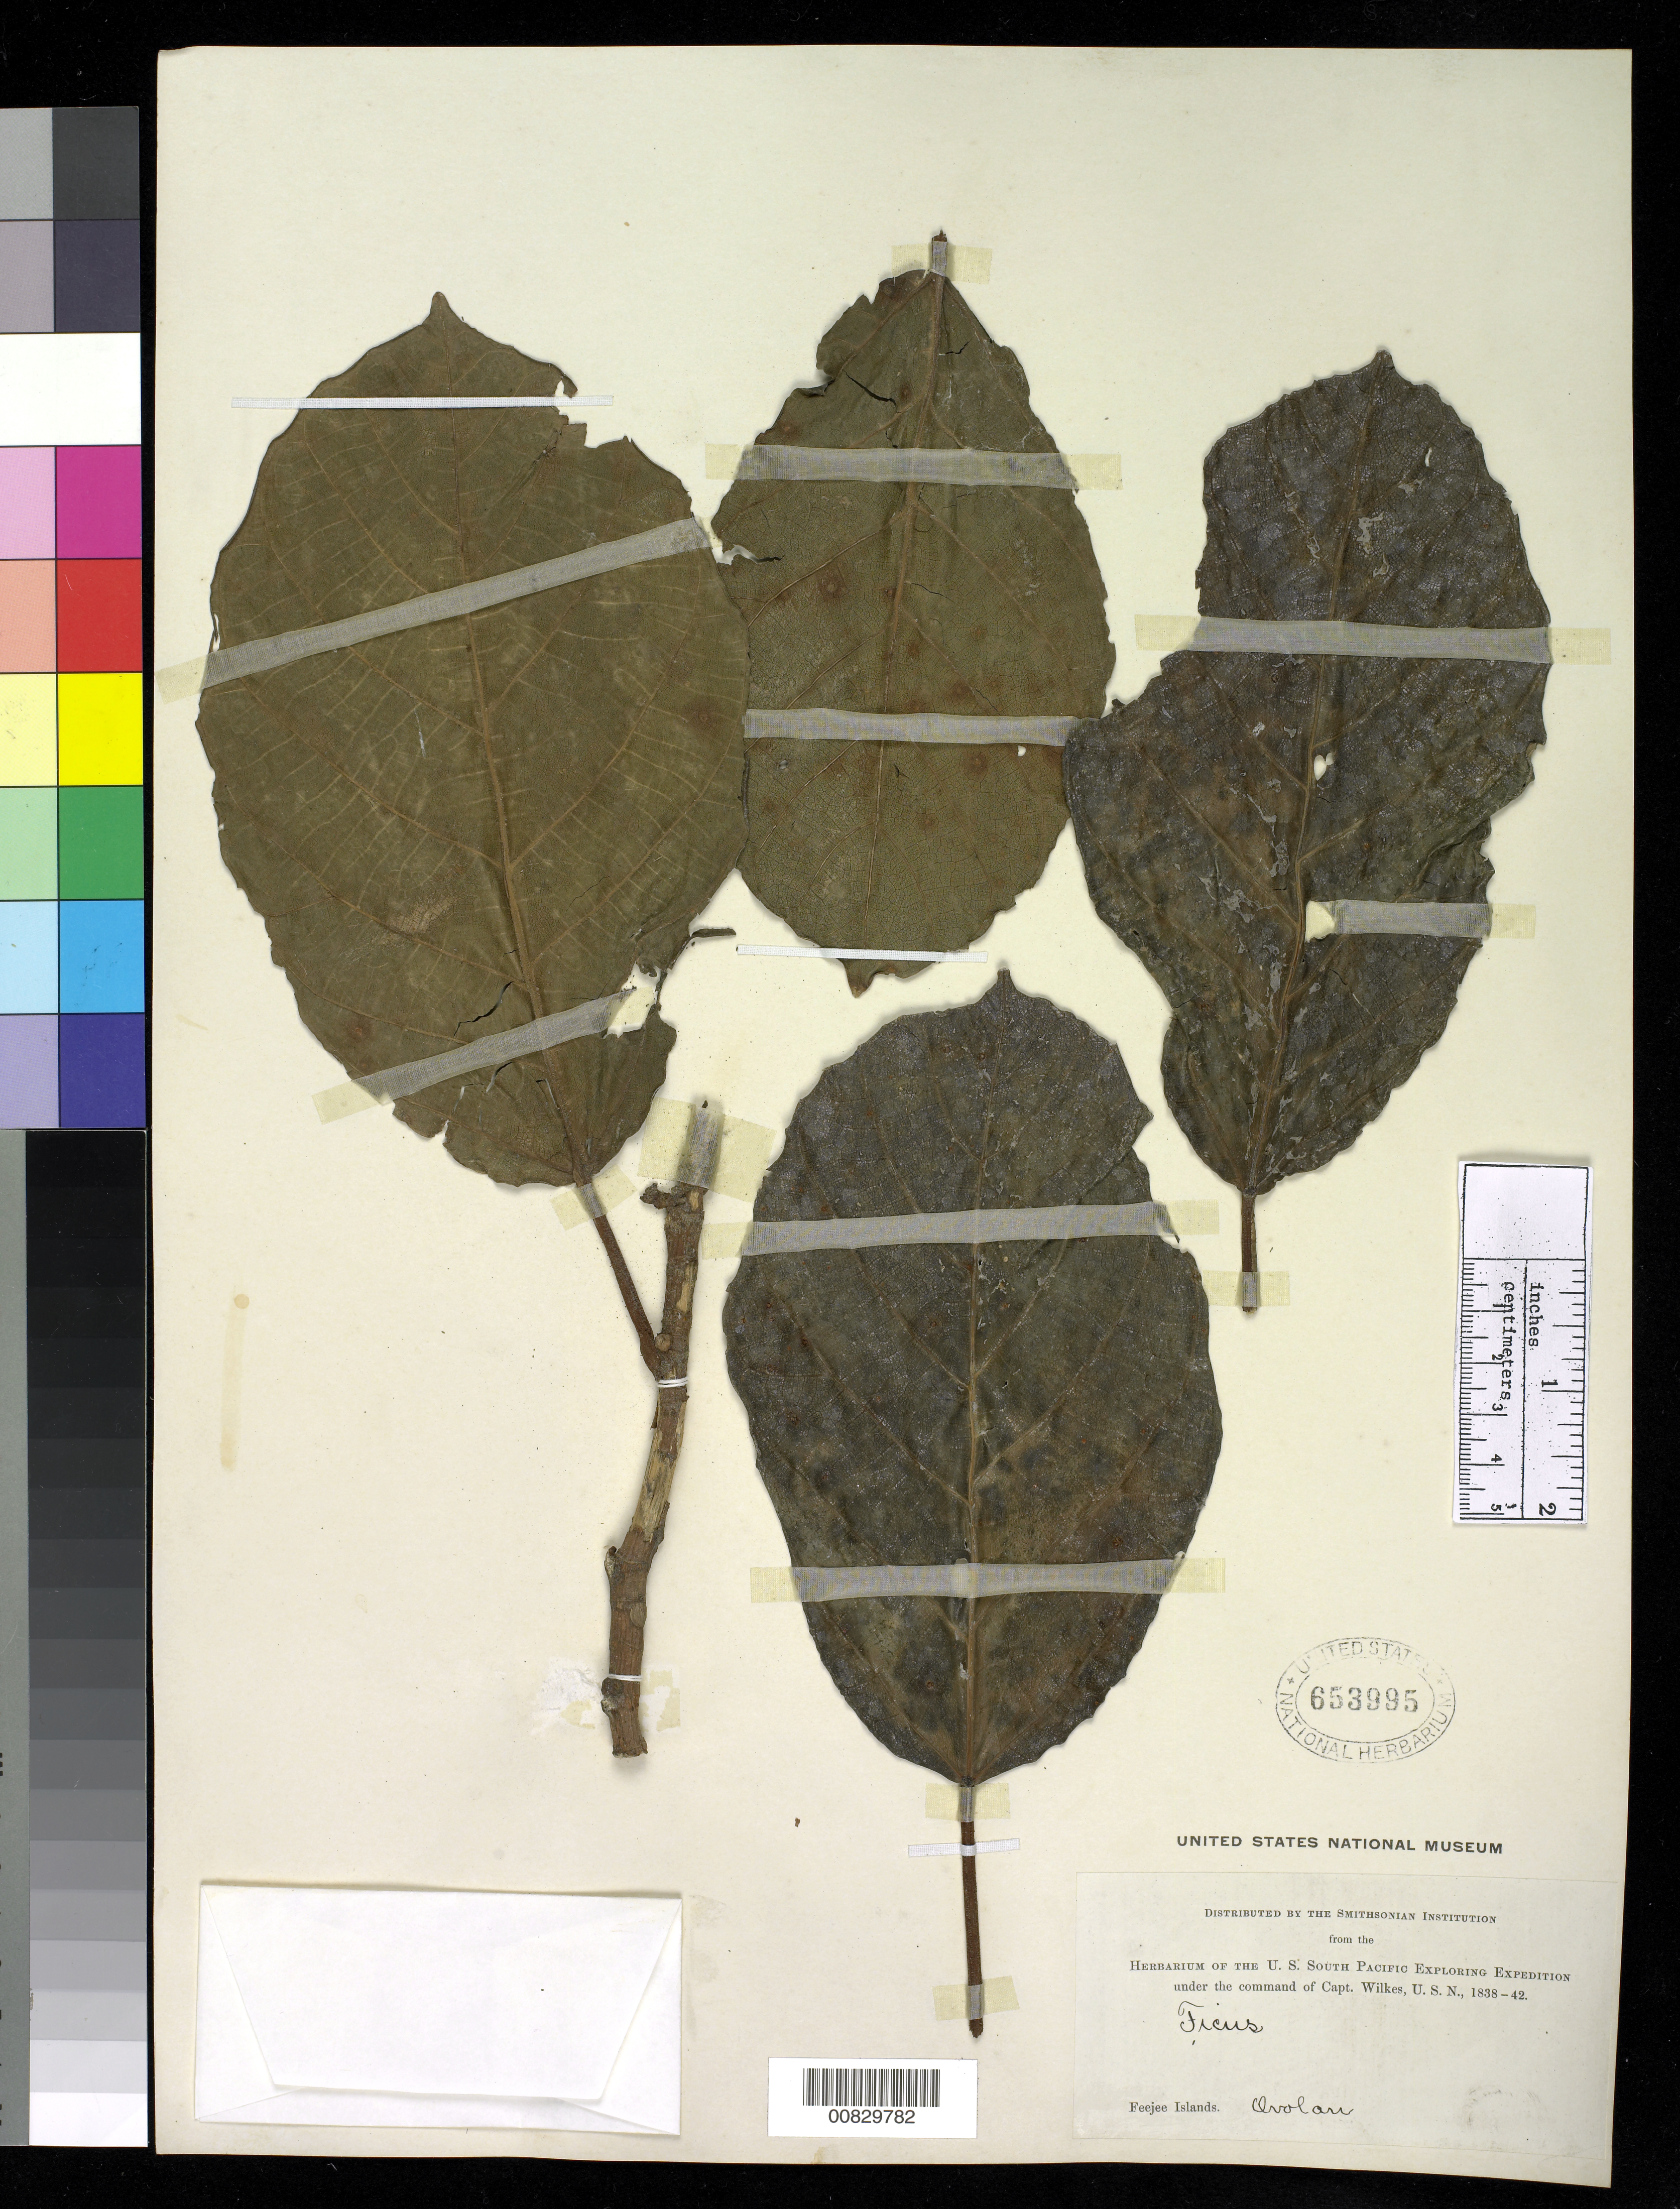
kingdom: Plantae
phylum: Tracheophyta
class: Magnoliopsida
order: Rosales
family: Moraceae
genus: Ficus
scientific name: Ficus sp.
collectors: Wilkes Explor. Exped.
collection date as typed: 1838 to -- --- 1842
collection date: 1838/1842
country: Fiji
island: Ovalau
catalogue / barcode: US 653995